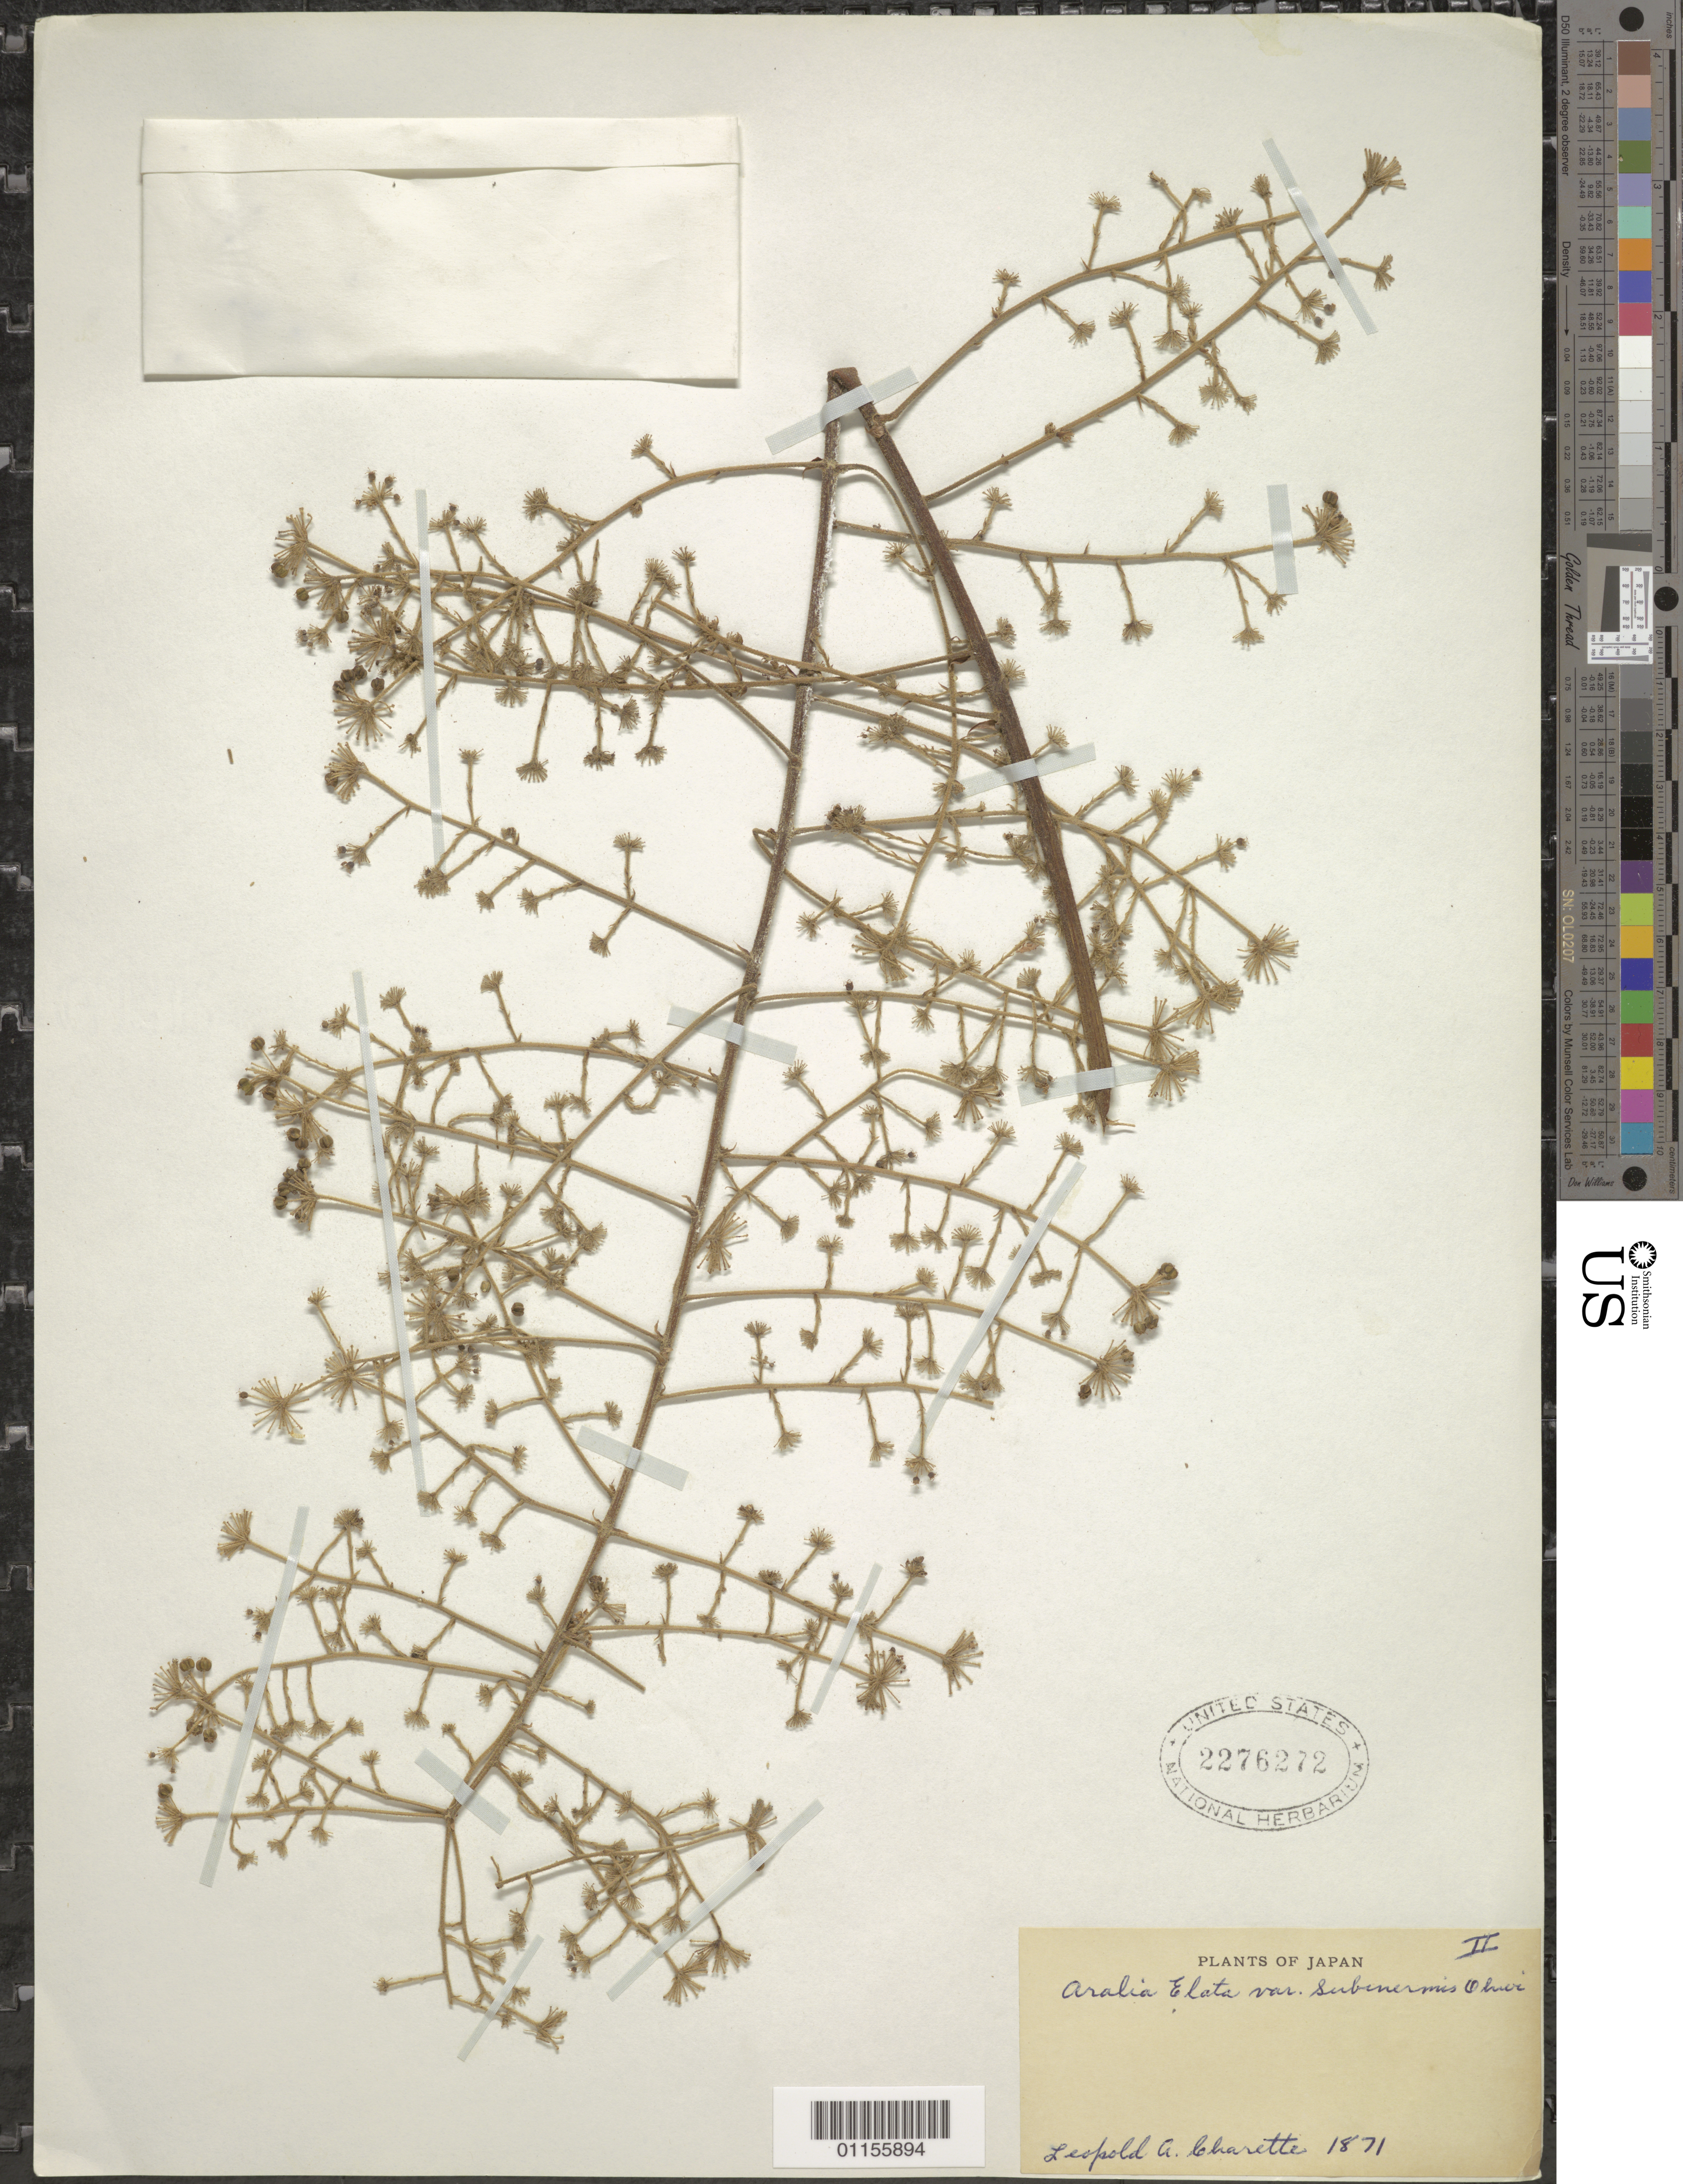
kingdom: Plantae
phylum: Tracheophyta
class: Magnoliopsida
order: Apiales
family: Araliaceae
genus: Aralia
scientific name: Aralia elata var. subinermis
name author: Ohwi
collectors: L. A. Charette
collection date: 1871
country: Japan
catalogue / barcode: US 2276272